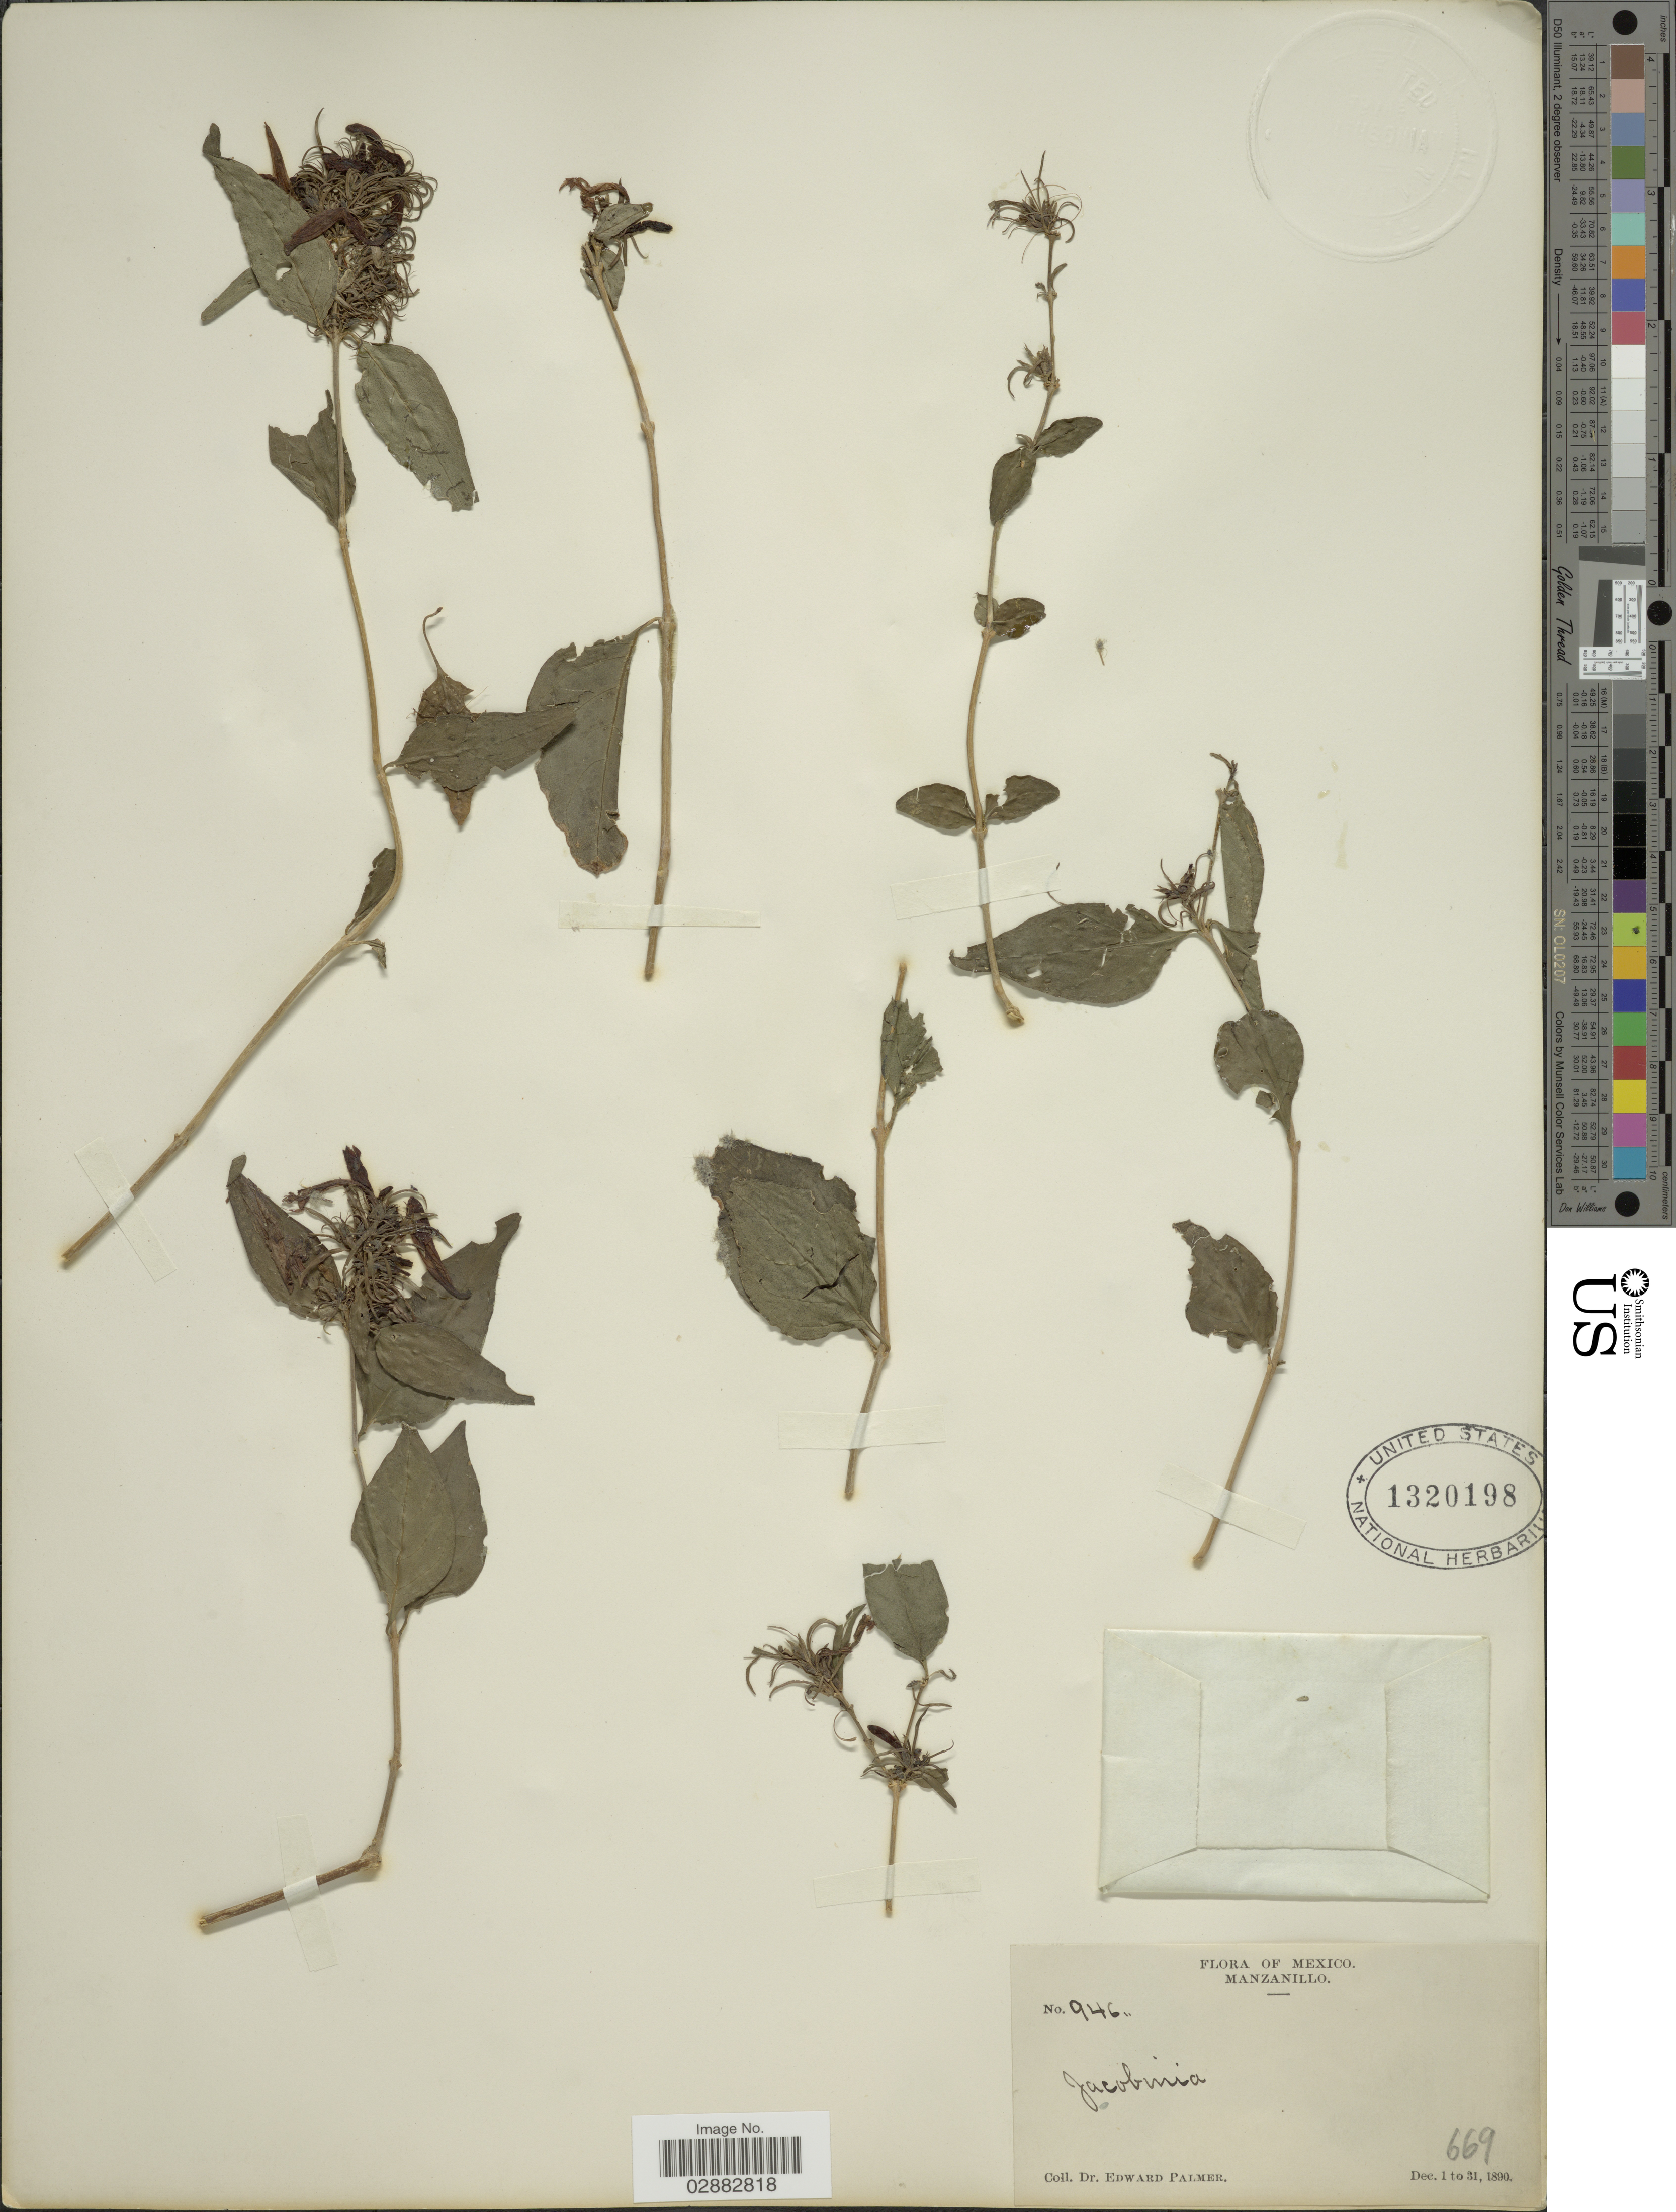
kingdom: Plantae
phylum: Tracheophyta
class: Magnoliopsida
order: Lamiales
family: Acanthaceae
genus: Jacobinia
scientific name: Jacobinia roseana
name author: Leonard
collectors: E. Palmer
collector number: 946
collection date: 1890-12-01/1890-12-31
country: Mexico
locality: Manzanillo.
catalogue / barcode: US 1320198